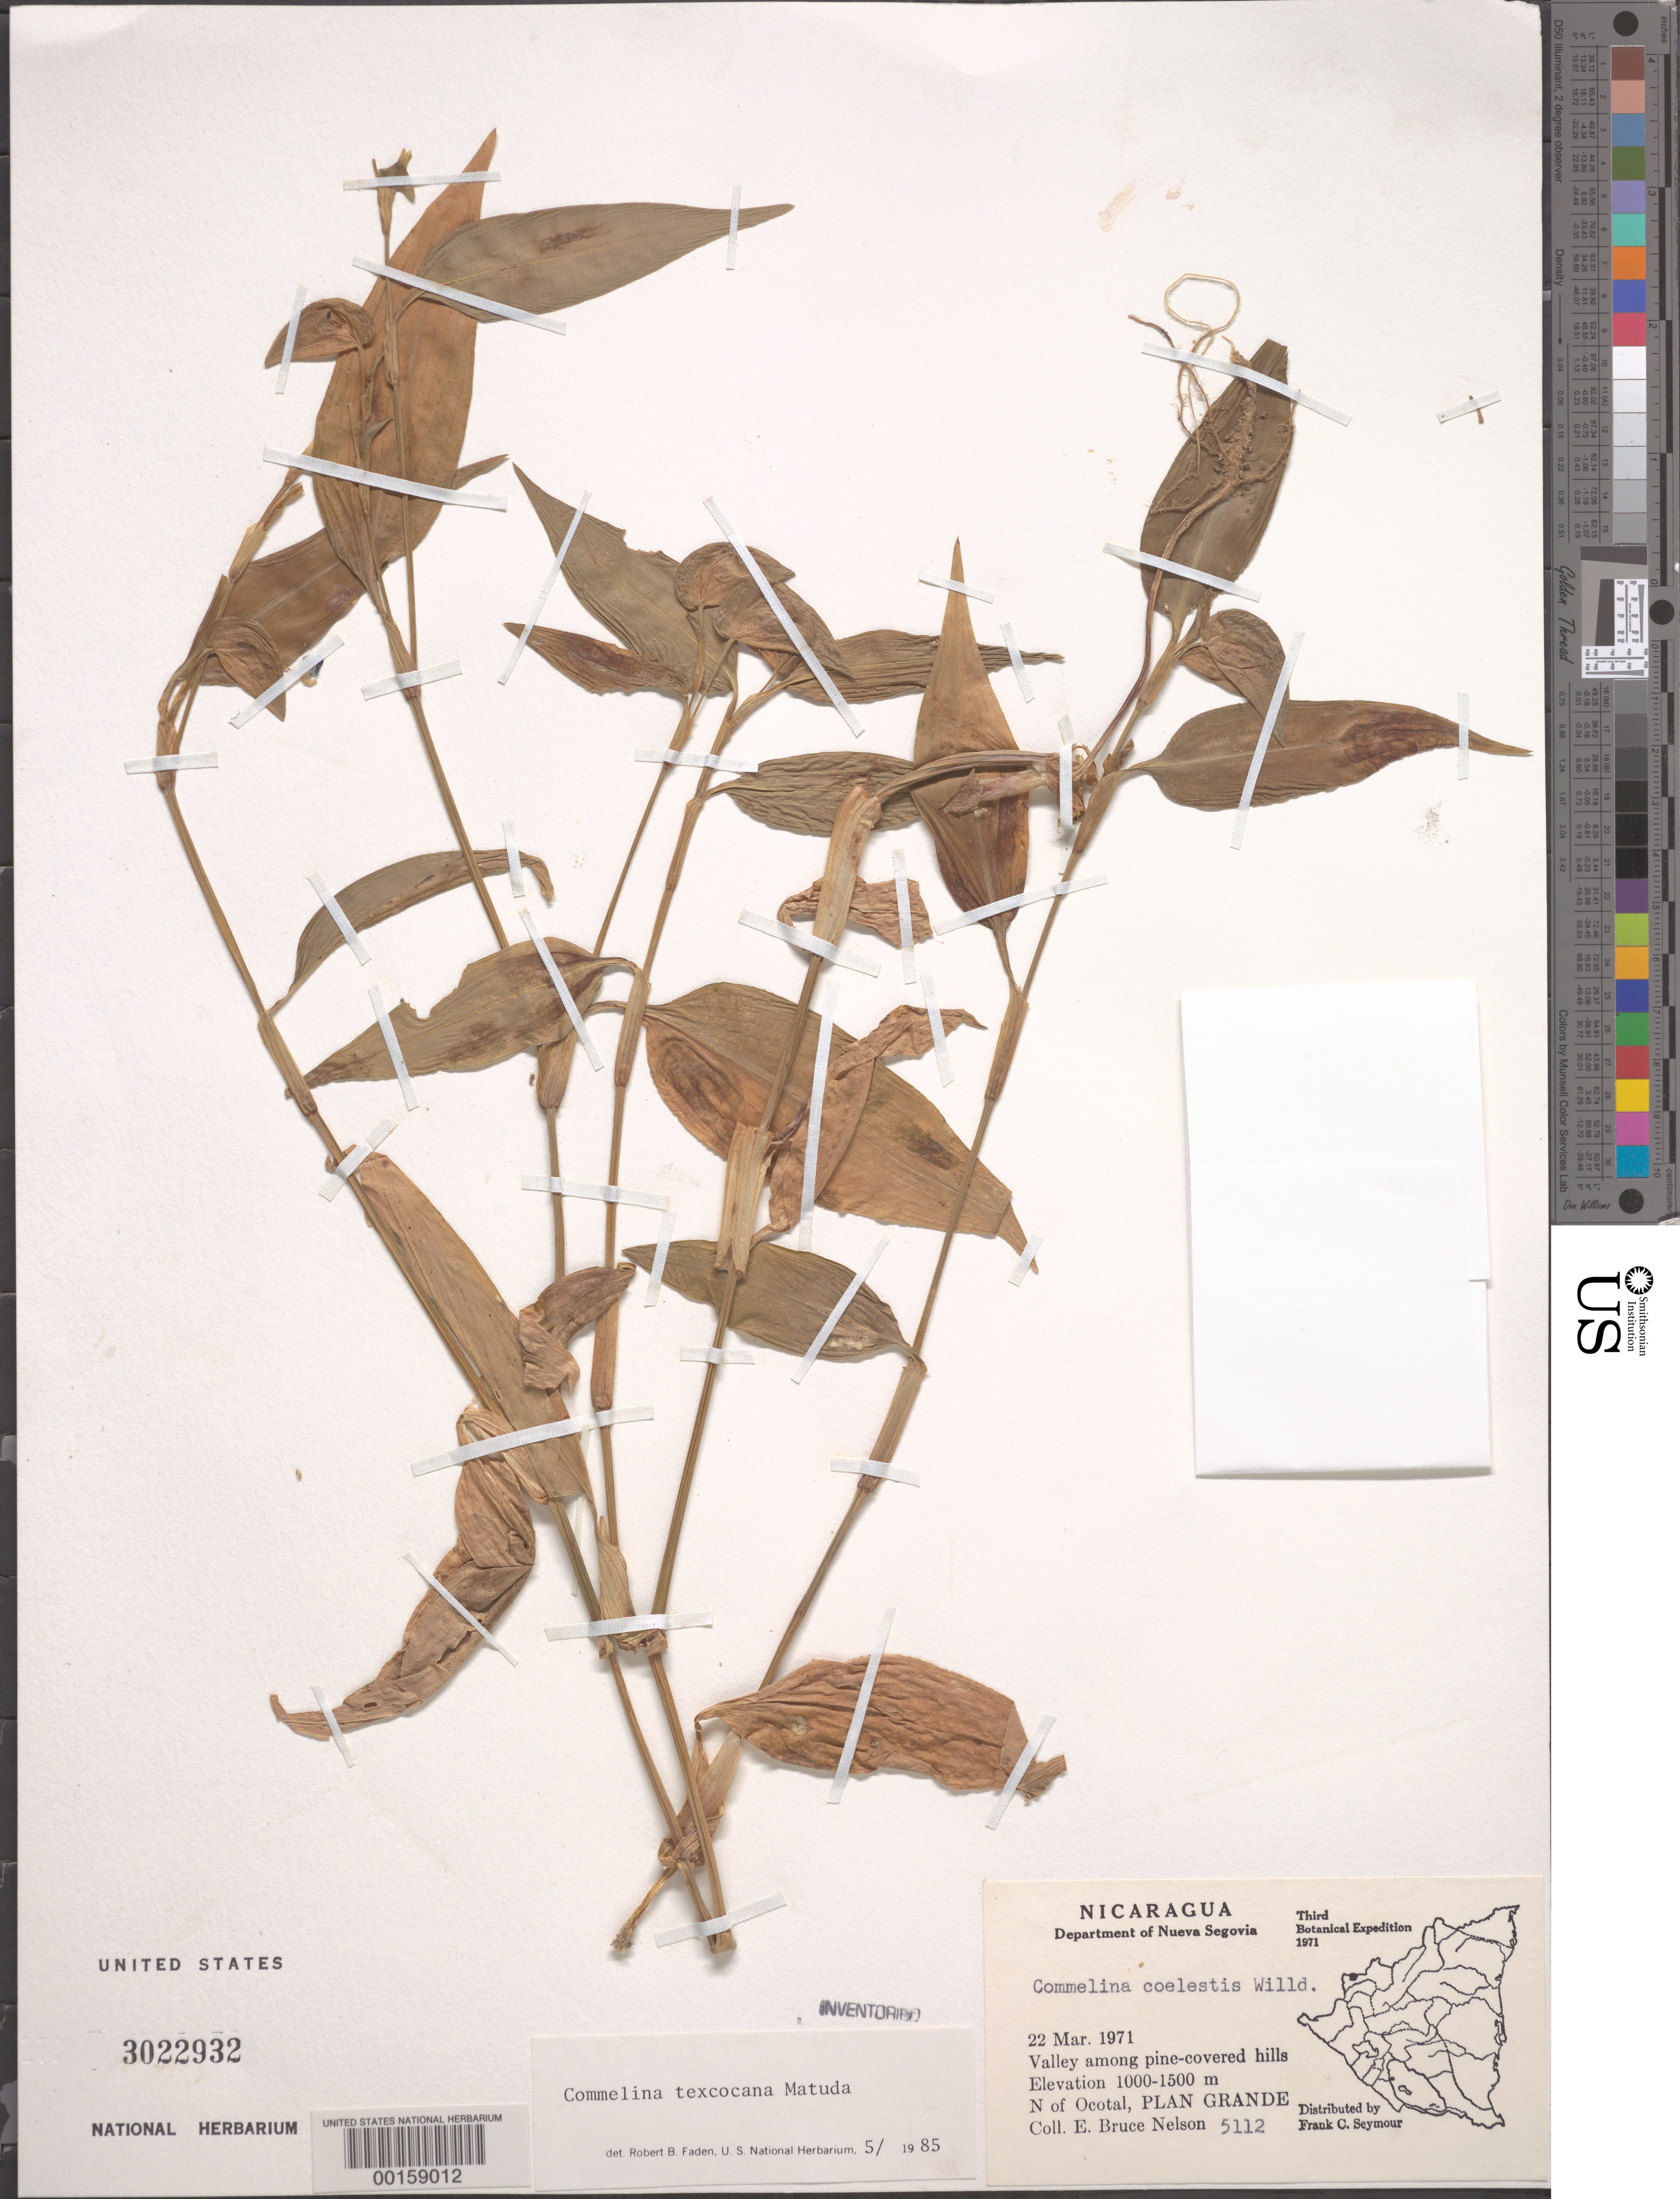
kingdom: Plantae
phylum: Tracheophyta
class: Liliopsida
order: Commelinales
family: Commelinaceae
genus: Commelina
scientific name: Commelina texcocana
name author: Matuda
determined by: Faden, Robert B., (US), Smithsonian Institution - National Museum of Natural History (UNITED STATES)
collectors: E. B. Nelson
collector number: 5112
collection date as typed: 22 Mar 1971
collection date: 1971-03-22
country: Nicaragua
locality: N of ocotal, plan grande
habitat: Valley, pine-covered hills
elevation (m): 1000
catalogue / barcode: US 3022932